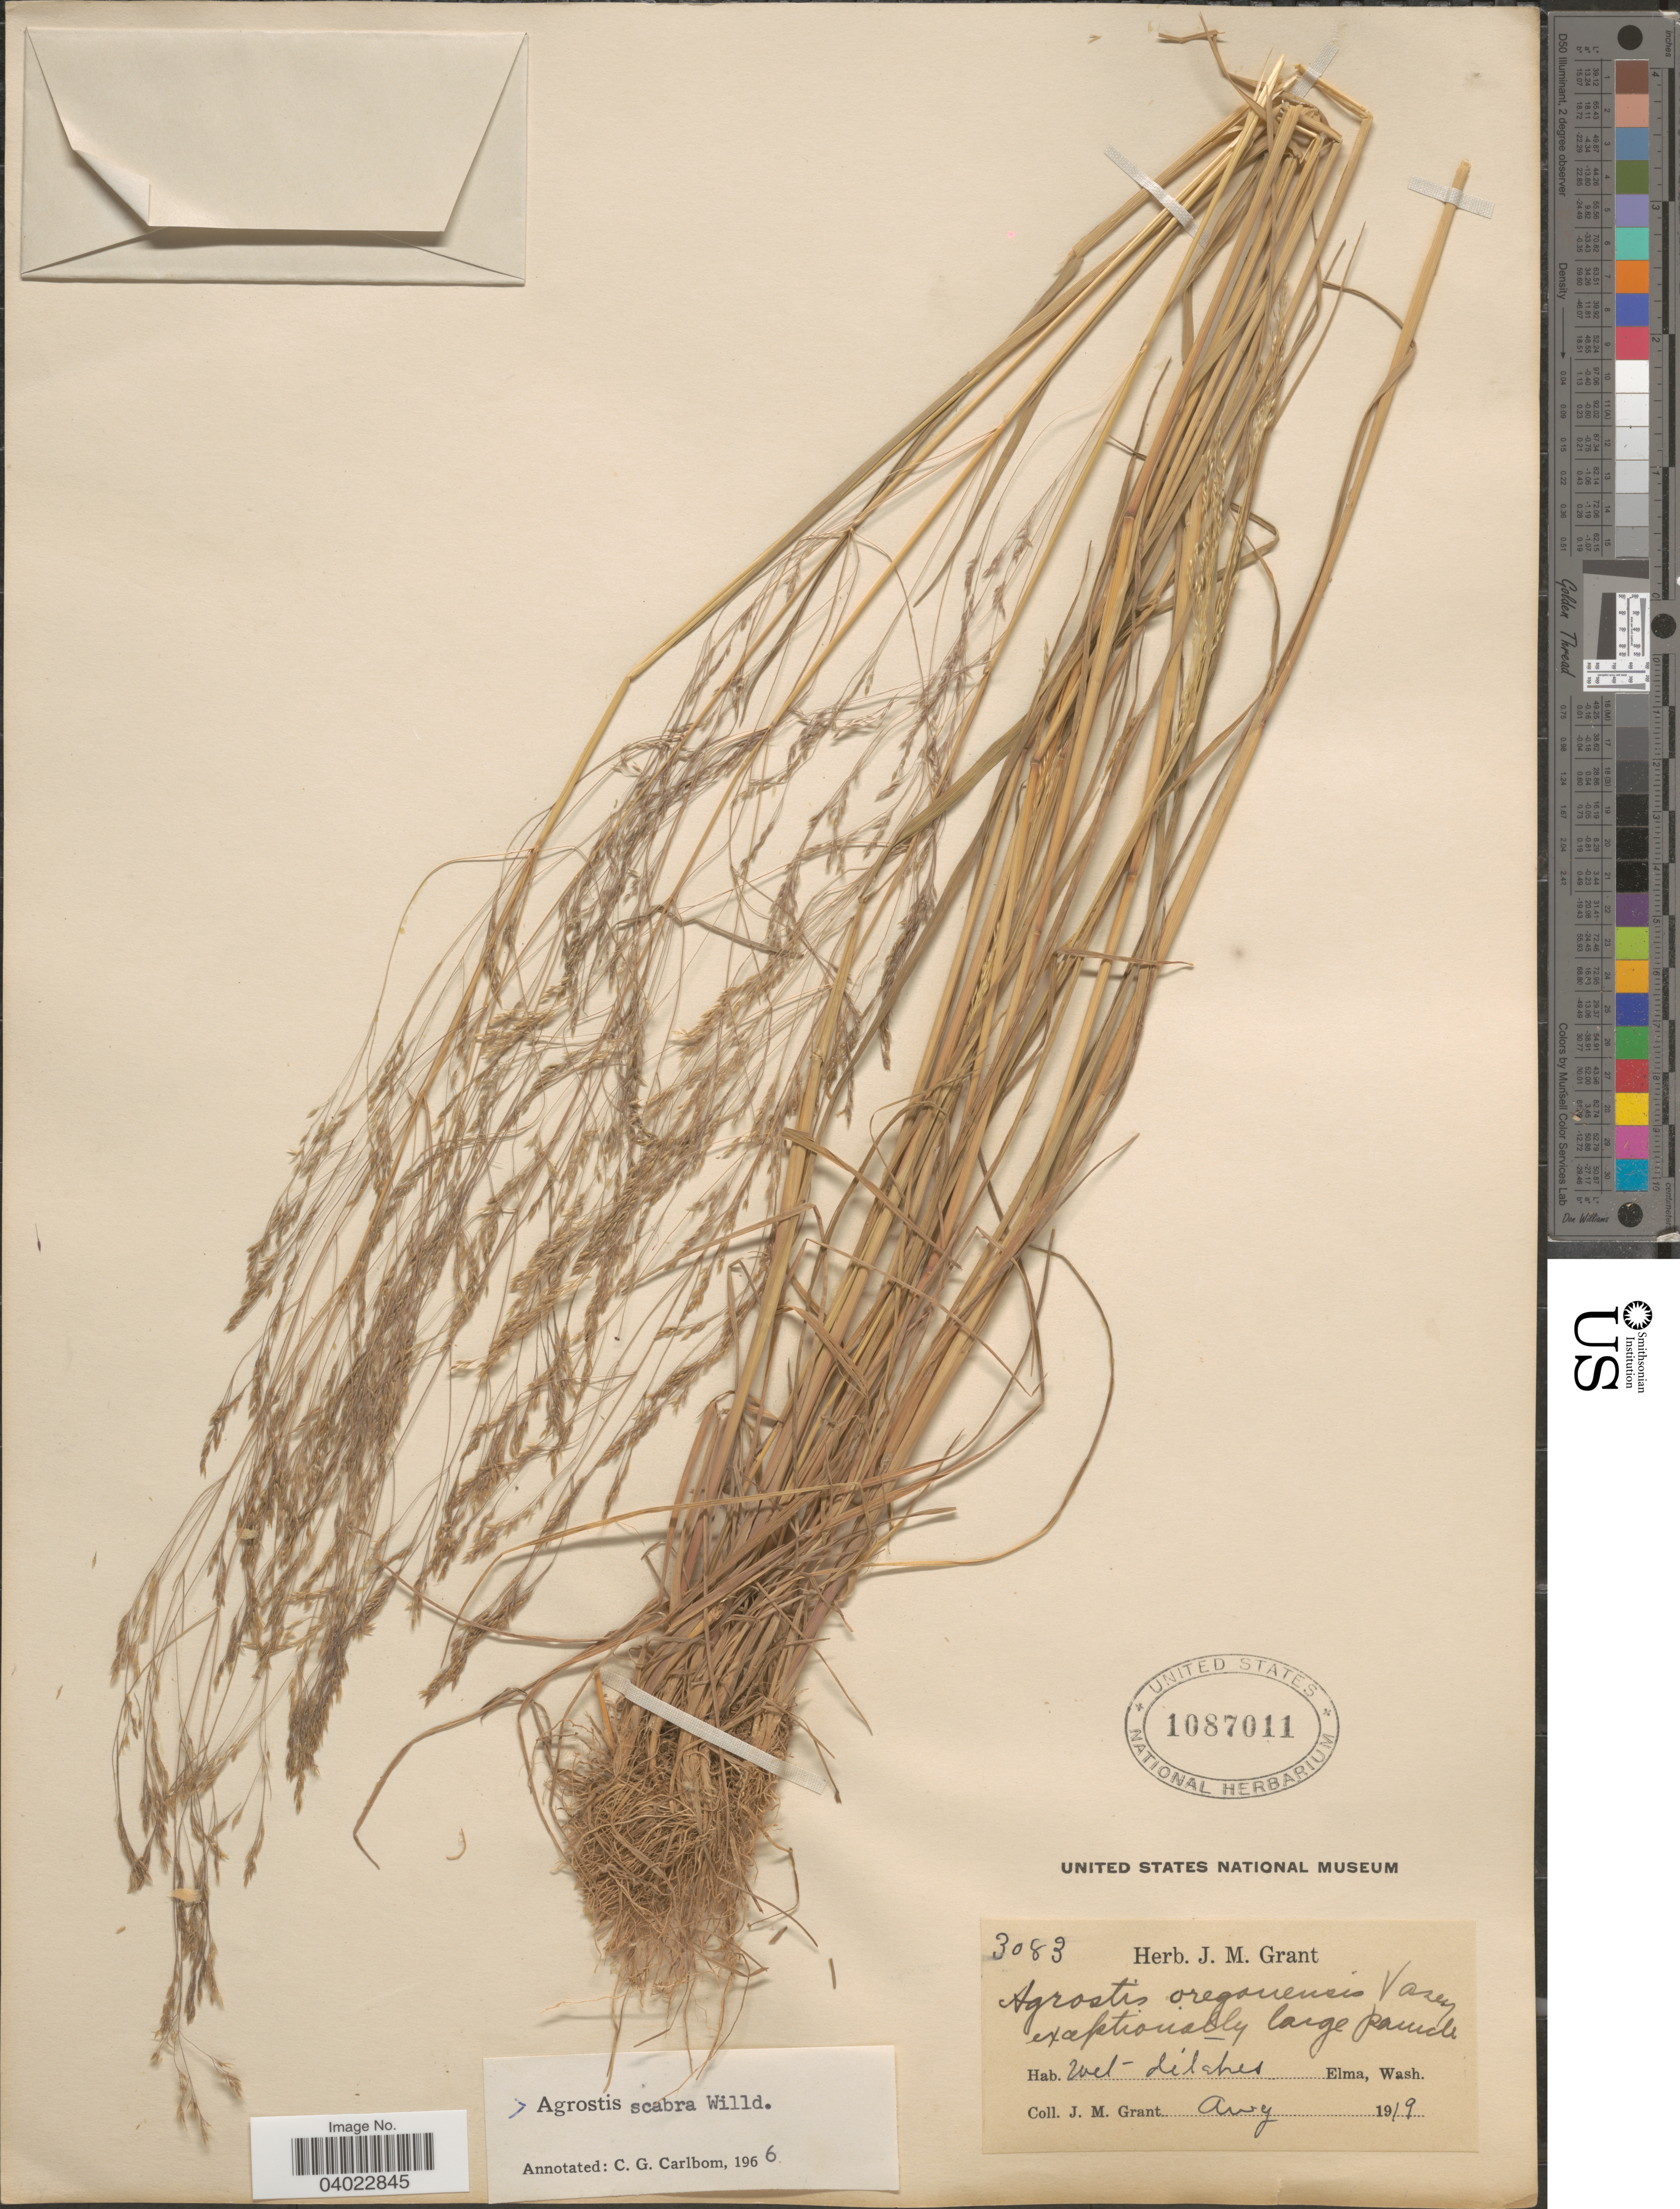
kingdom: Plantae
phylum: Tracheophyta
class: Liliopsida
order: Poales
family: Poaceae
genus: Agrostis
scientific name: Agrostis scabra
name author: Willd.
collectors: J. M. Grant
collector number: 3083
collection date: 1919-08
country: United States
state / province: Washington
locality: Elma.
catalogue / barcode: US 1087011